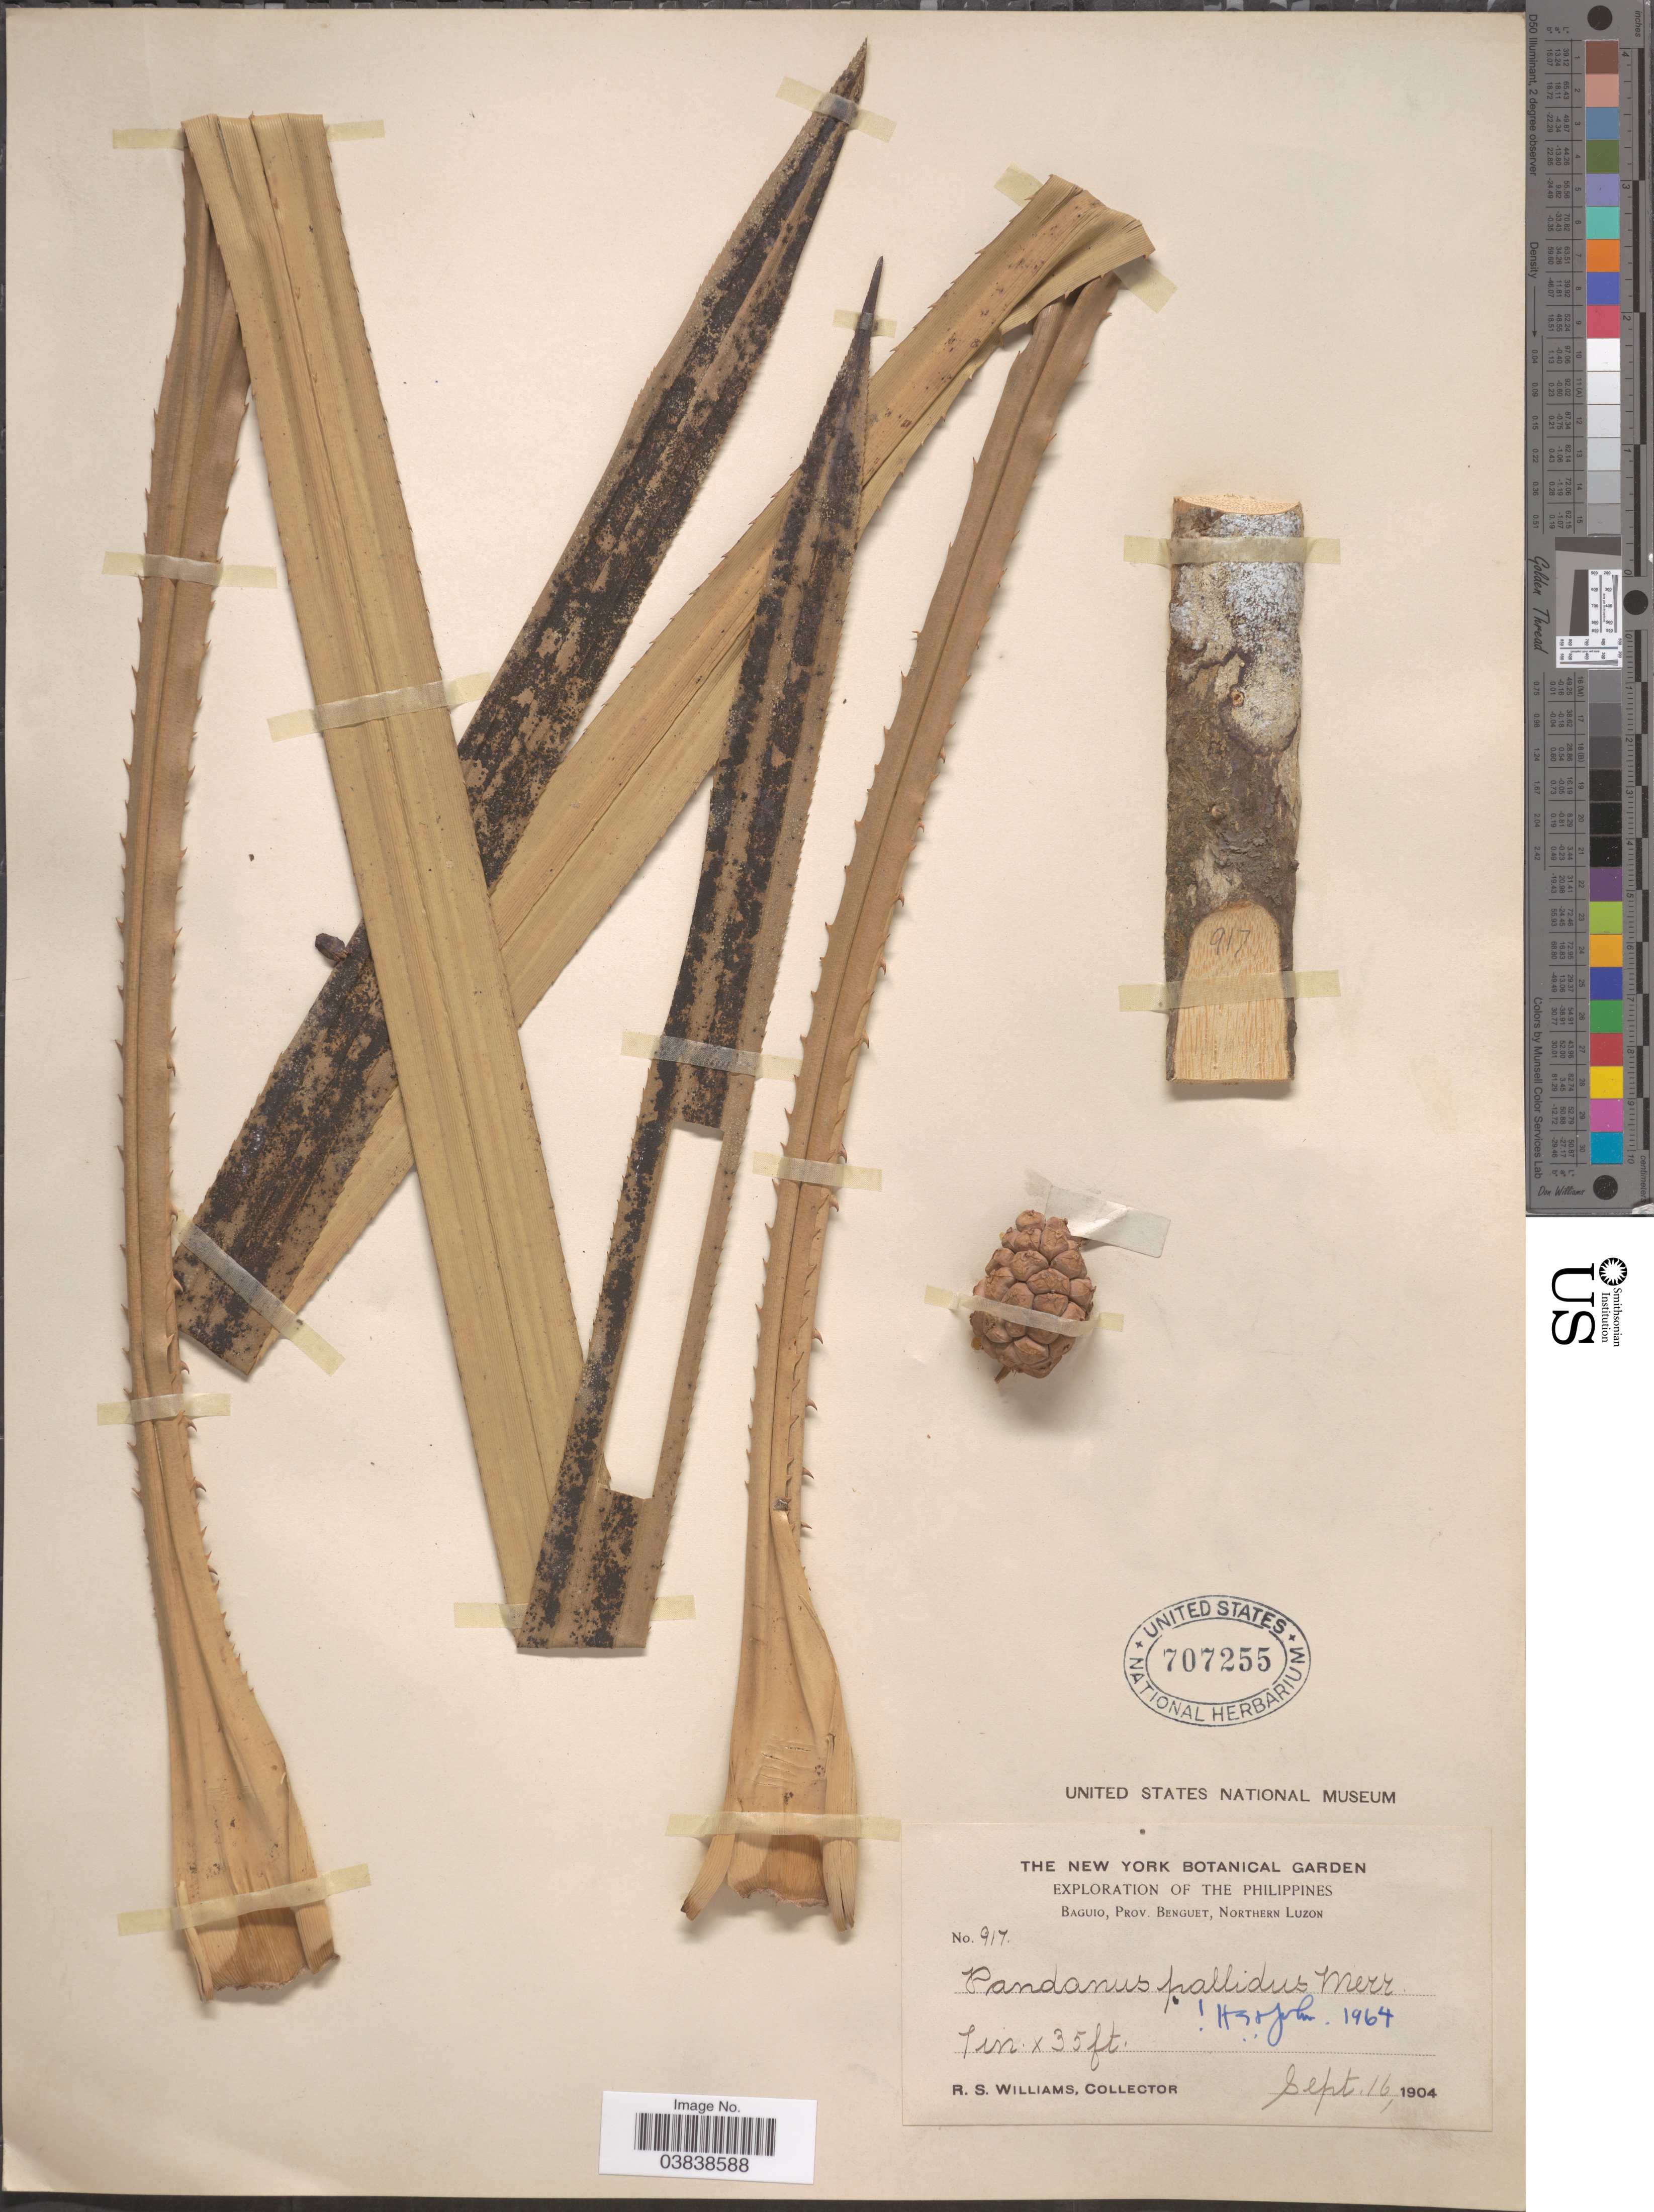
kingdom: Plantae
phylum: Tracheophyta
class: Liliopsida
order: Pandanales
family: Pandanaceae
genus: Pandanus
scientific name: Pandanus pallidus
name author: Merr.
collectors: R. S. Williams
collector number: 917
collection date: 1904-09-16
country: Philippines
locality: Baguio, Prov. Benguet, Northern Luzon.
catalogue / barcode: US 707255